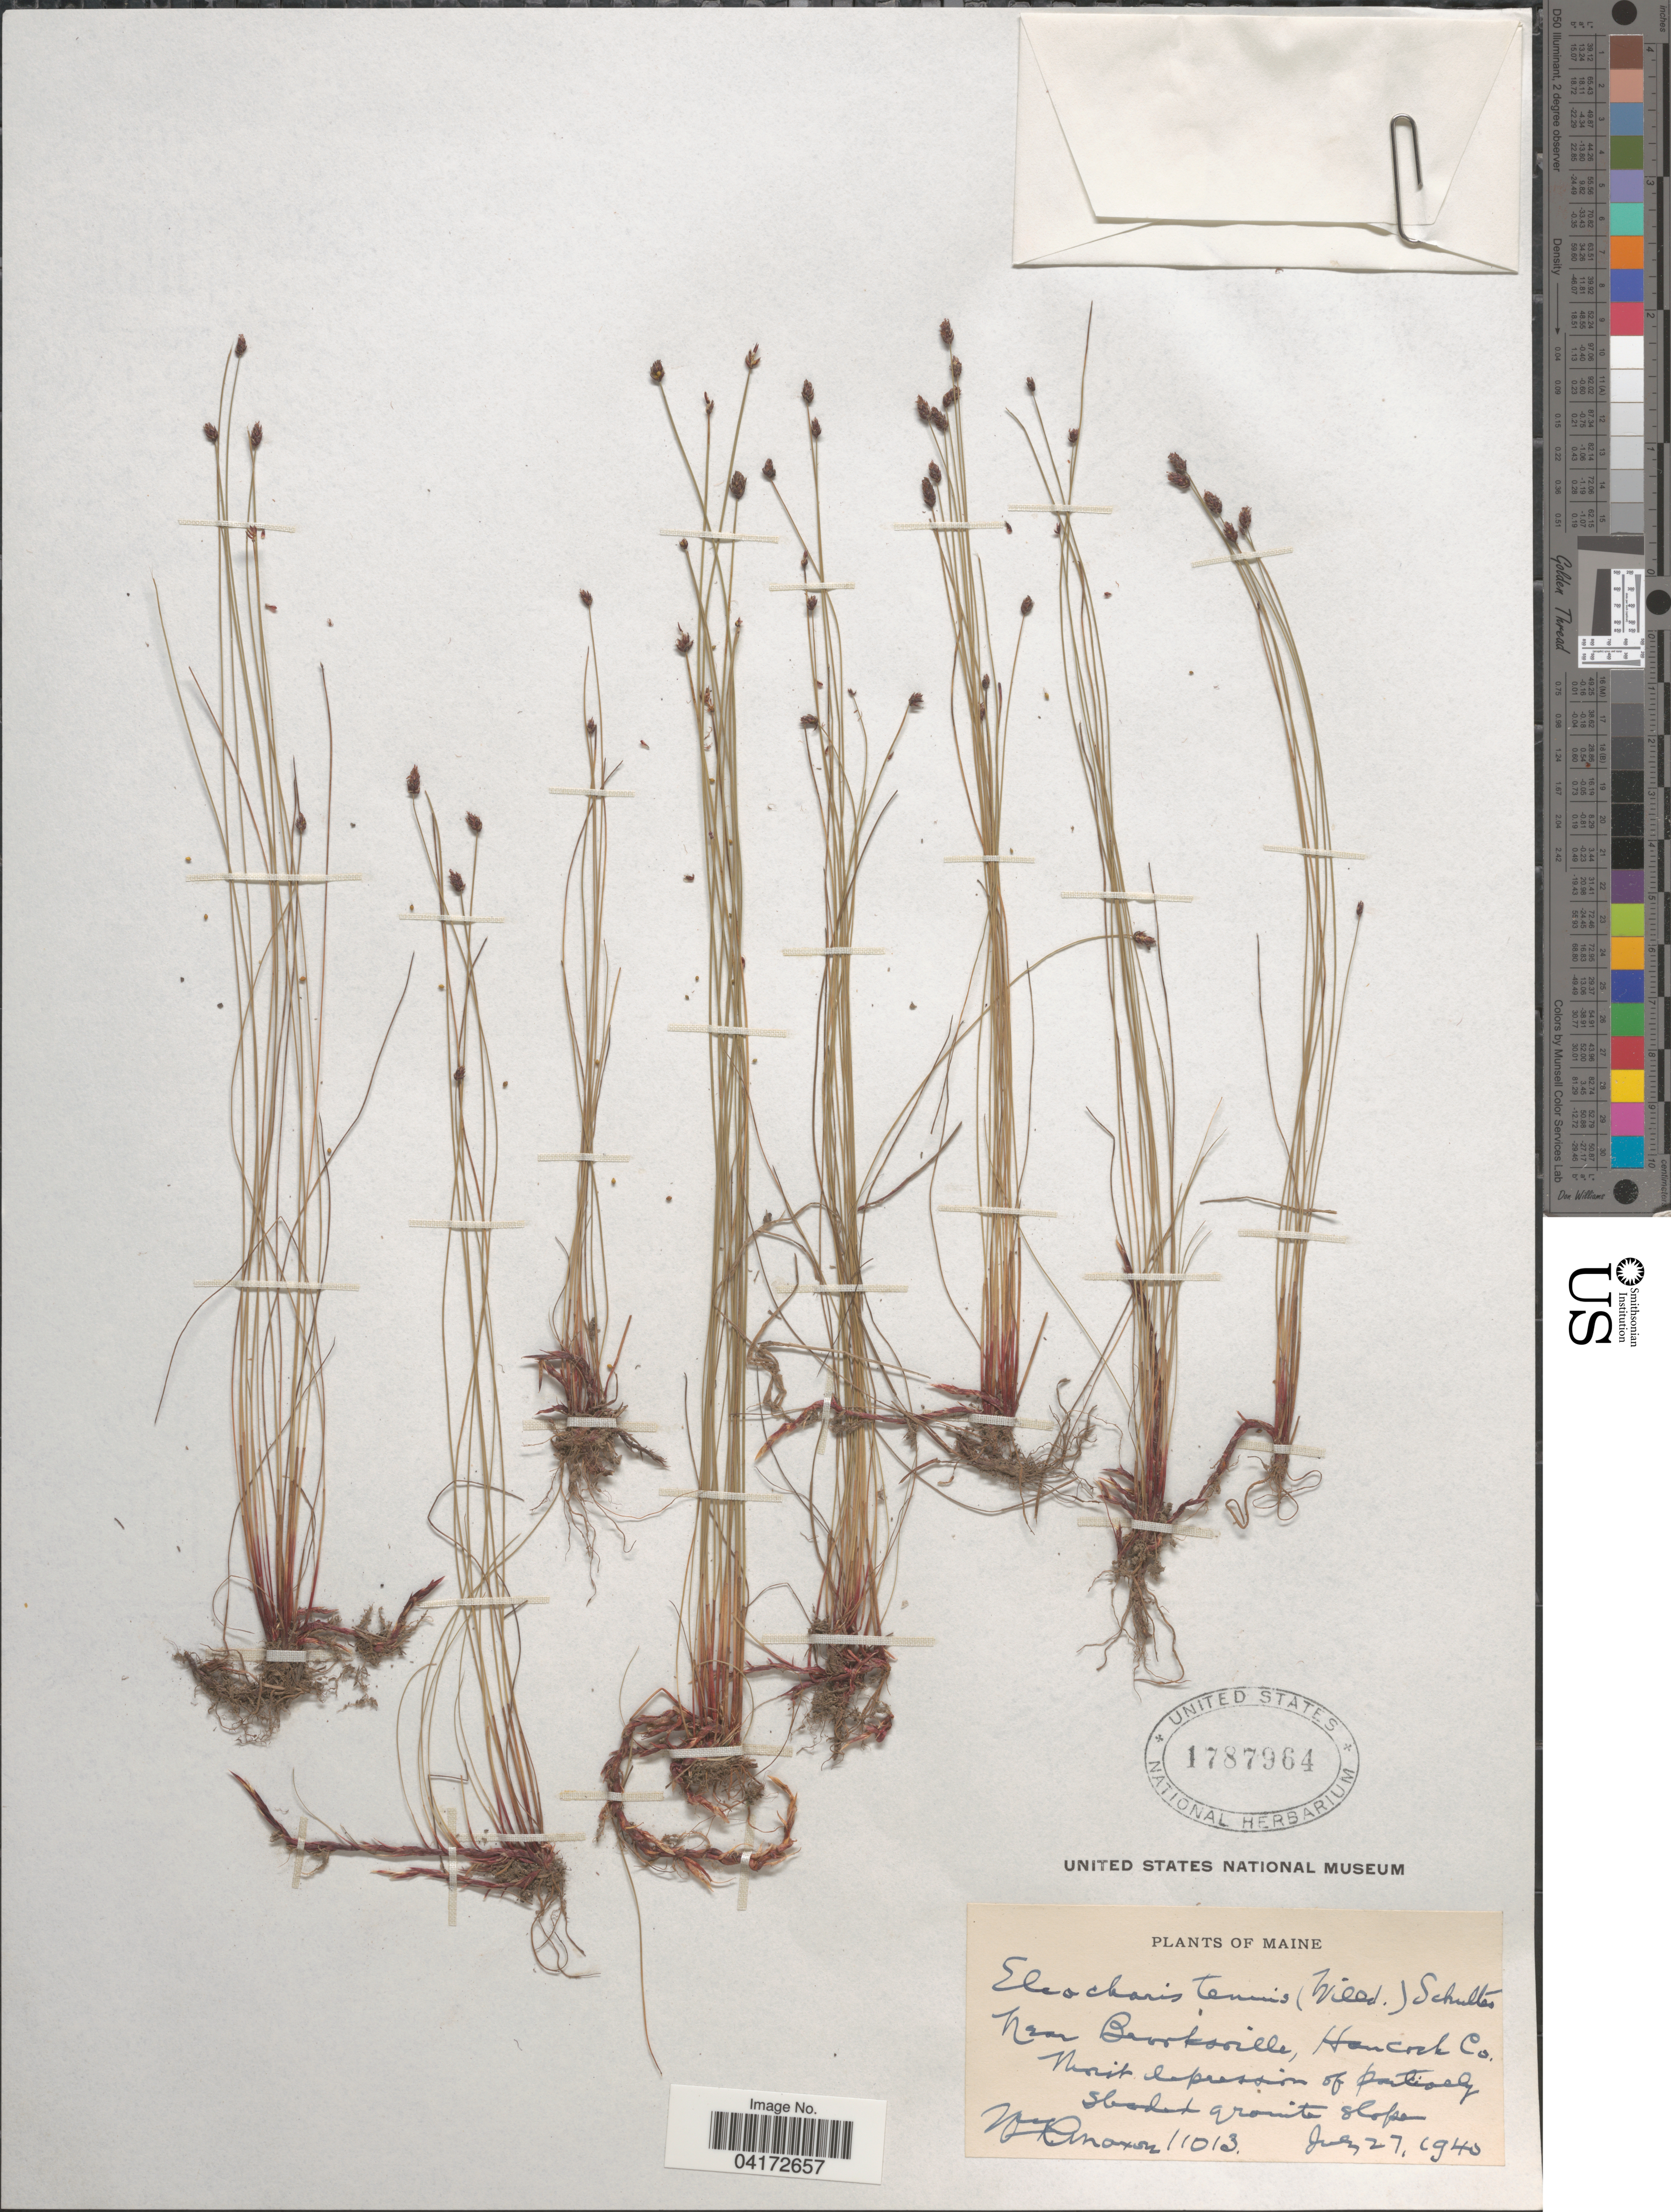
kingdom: Plantae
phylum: Tracheophyta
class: Liliopsida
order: Poales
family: Cyperaceae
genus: Eleocharis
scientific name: Eleocharis tenuis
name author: (Willd.) Schult.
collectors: W. R. Maxon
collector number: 11013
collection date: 1940-07-27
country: United States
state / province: Maine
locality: Near Brooksville, Hancock Co.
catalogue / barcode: US 1787964